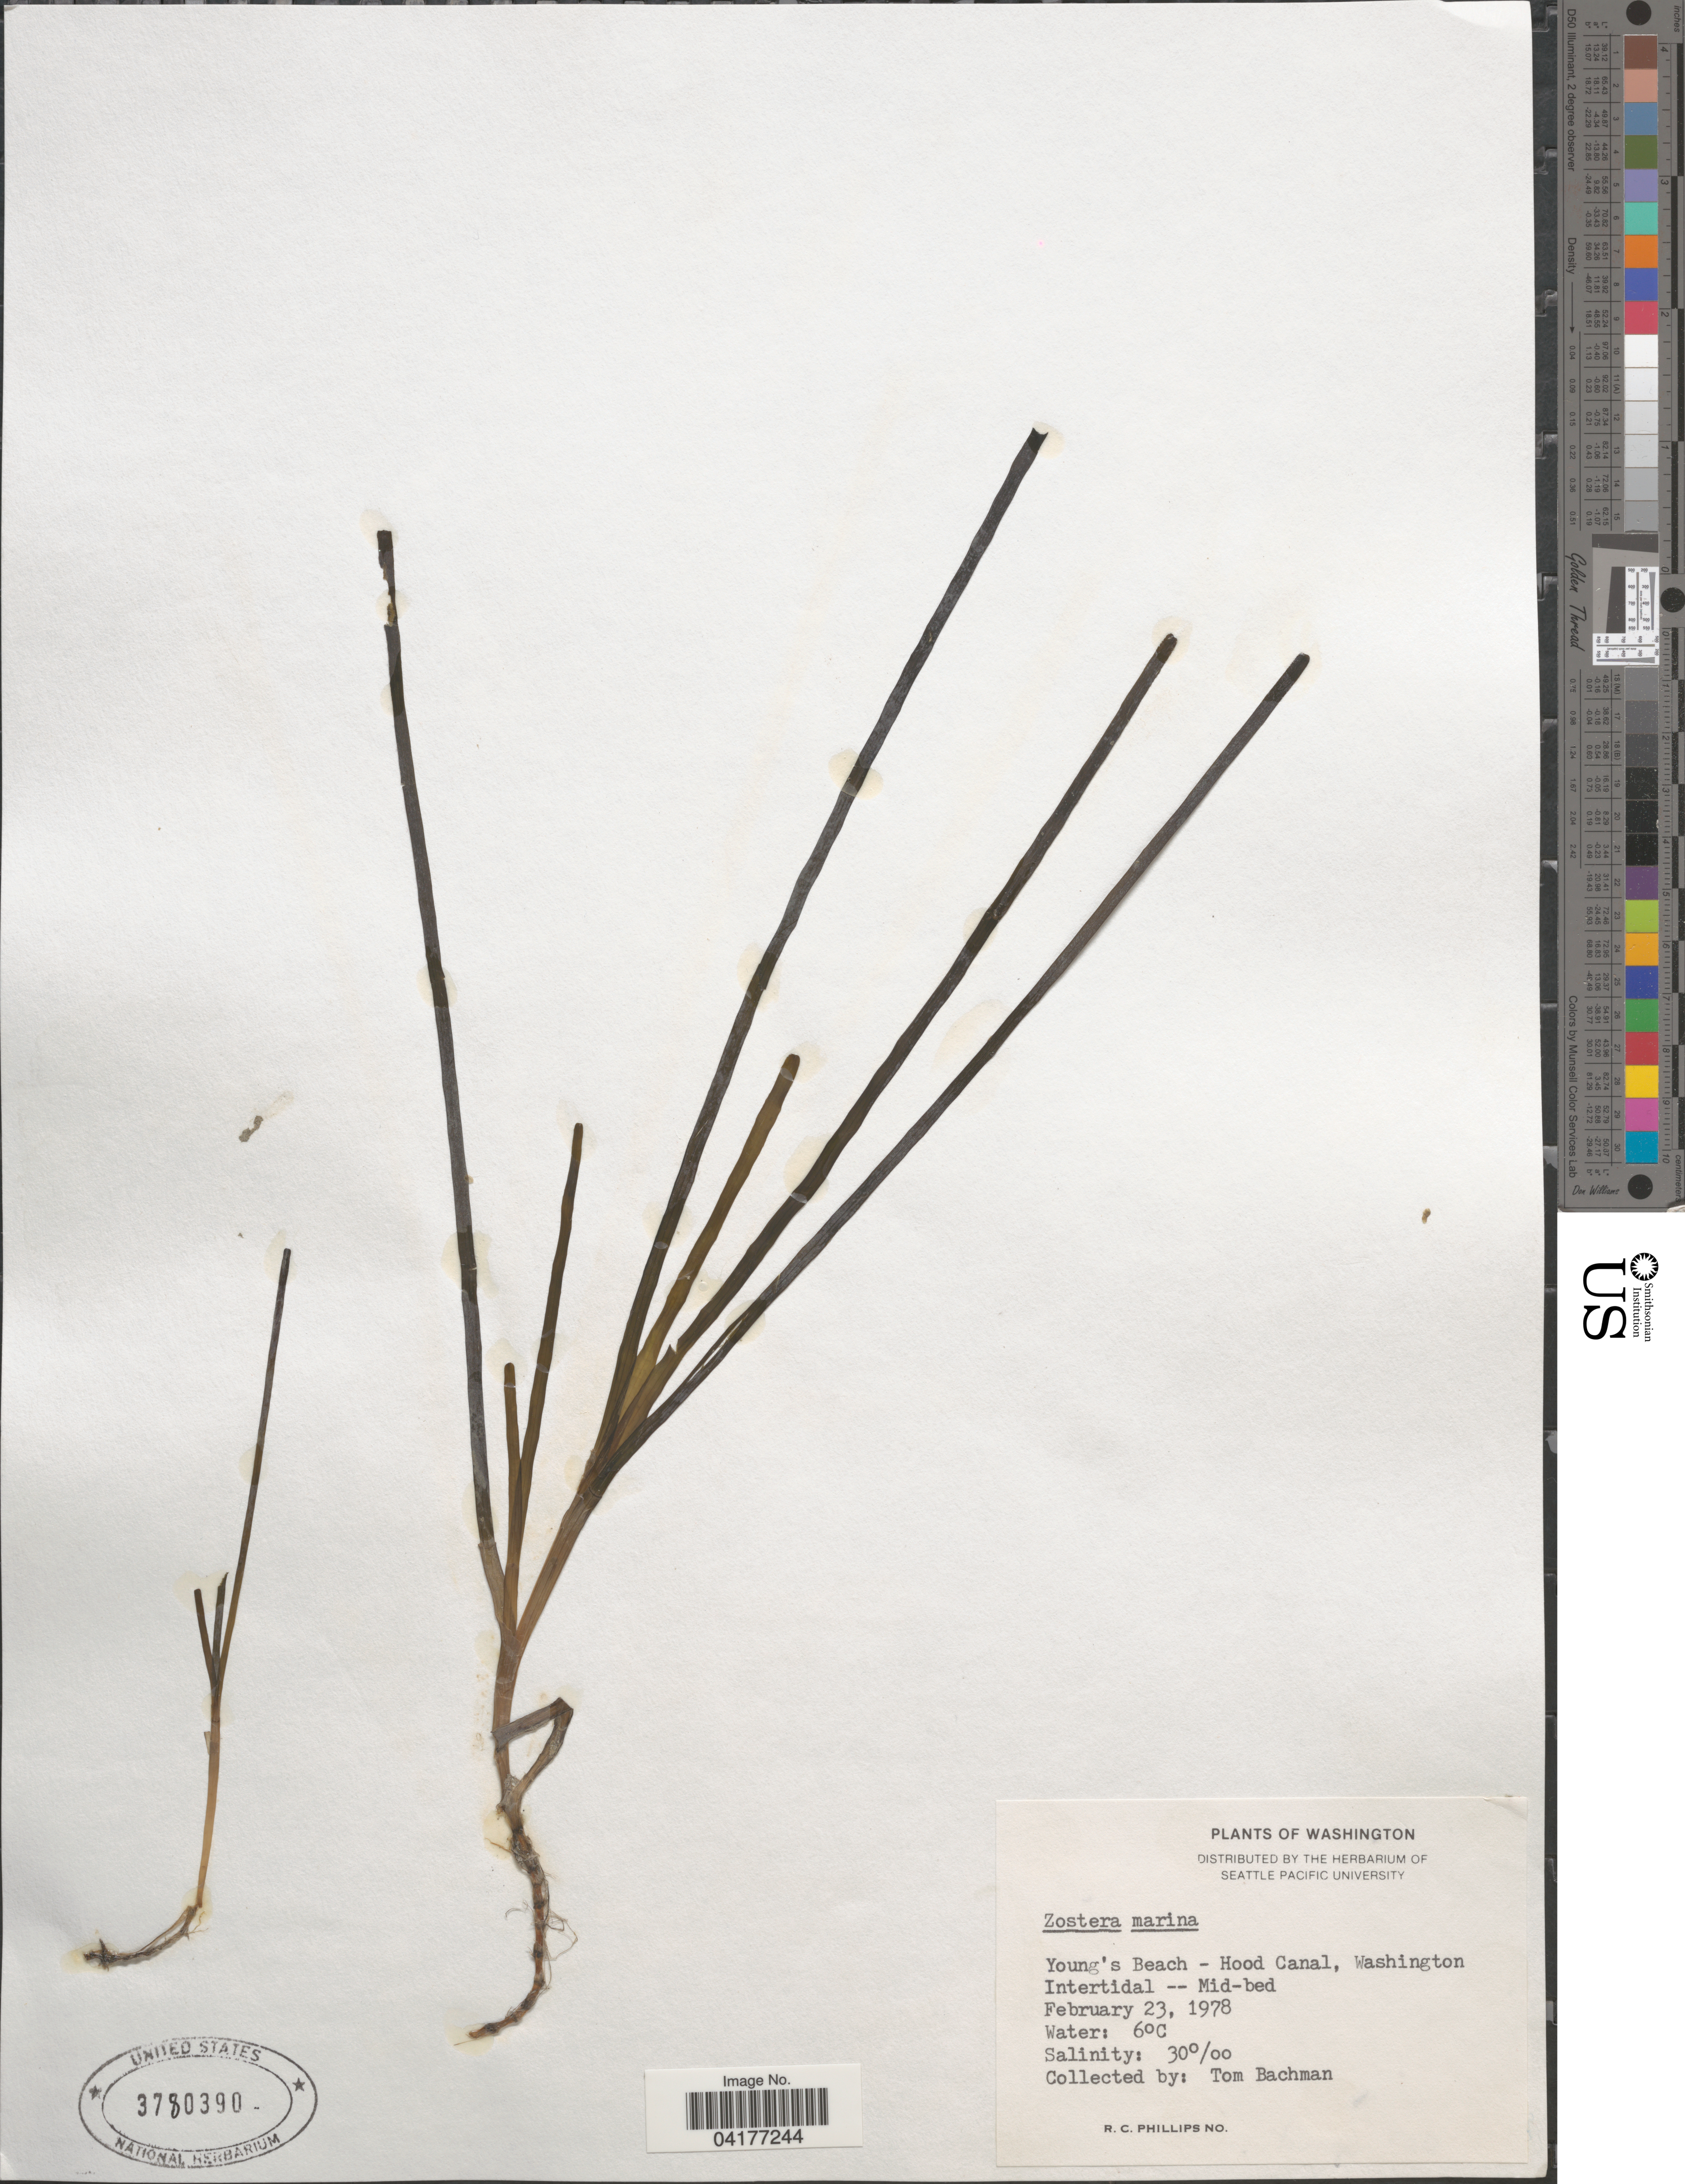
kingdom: Plantae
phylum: Tracheophyta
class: Liliopsida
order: Alismatales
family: Zosteraceae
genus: Zostera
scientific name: Zostera marina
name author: L.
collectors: T. Bachman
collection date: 1978-02-23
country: United States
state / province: Washington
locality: Young's Beach - Hood Canal. Intertidal -- Mid-bed.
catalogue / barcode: US 3780390